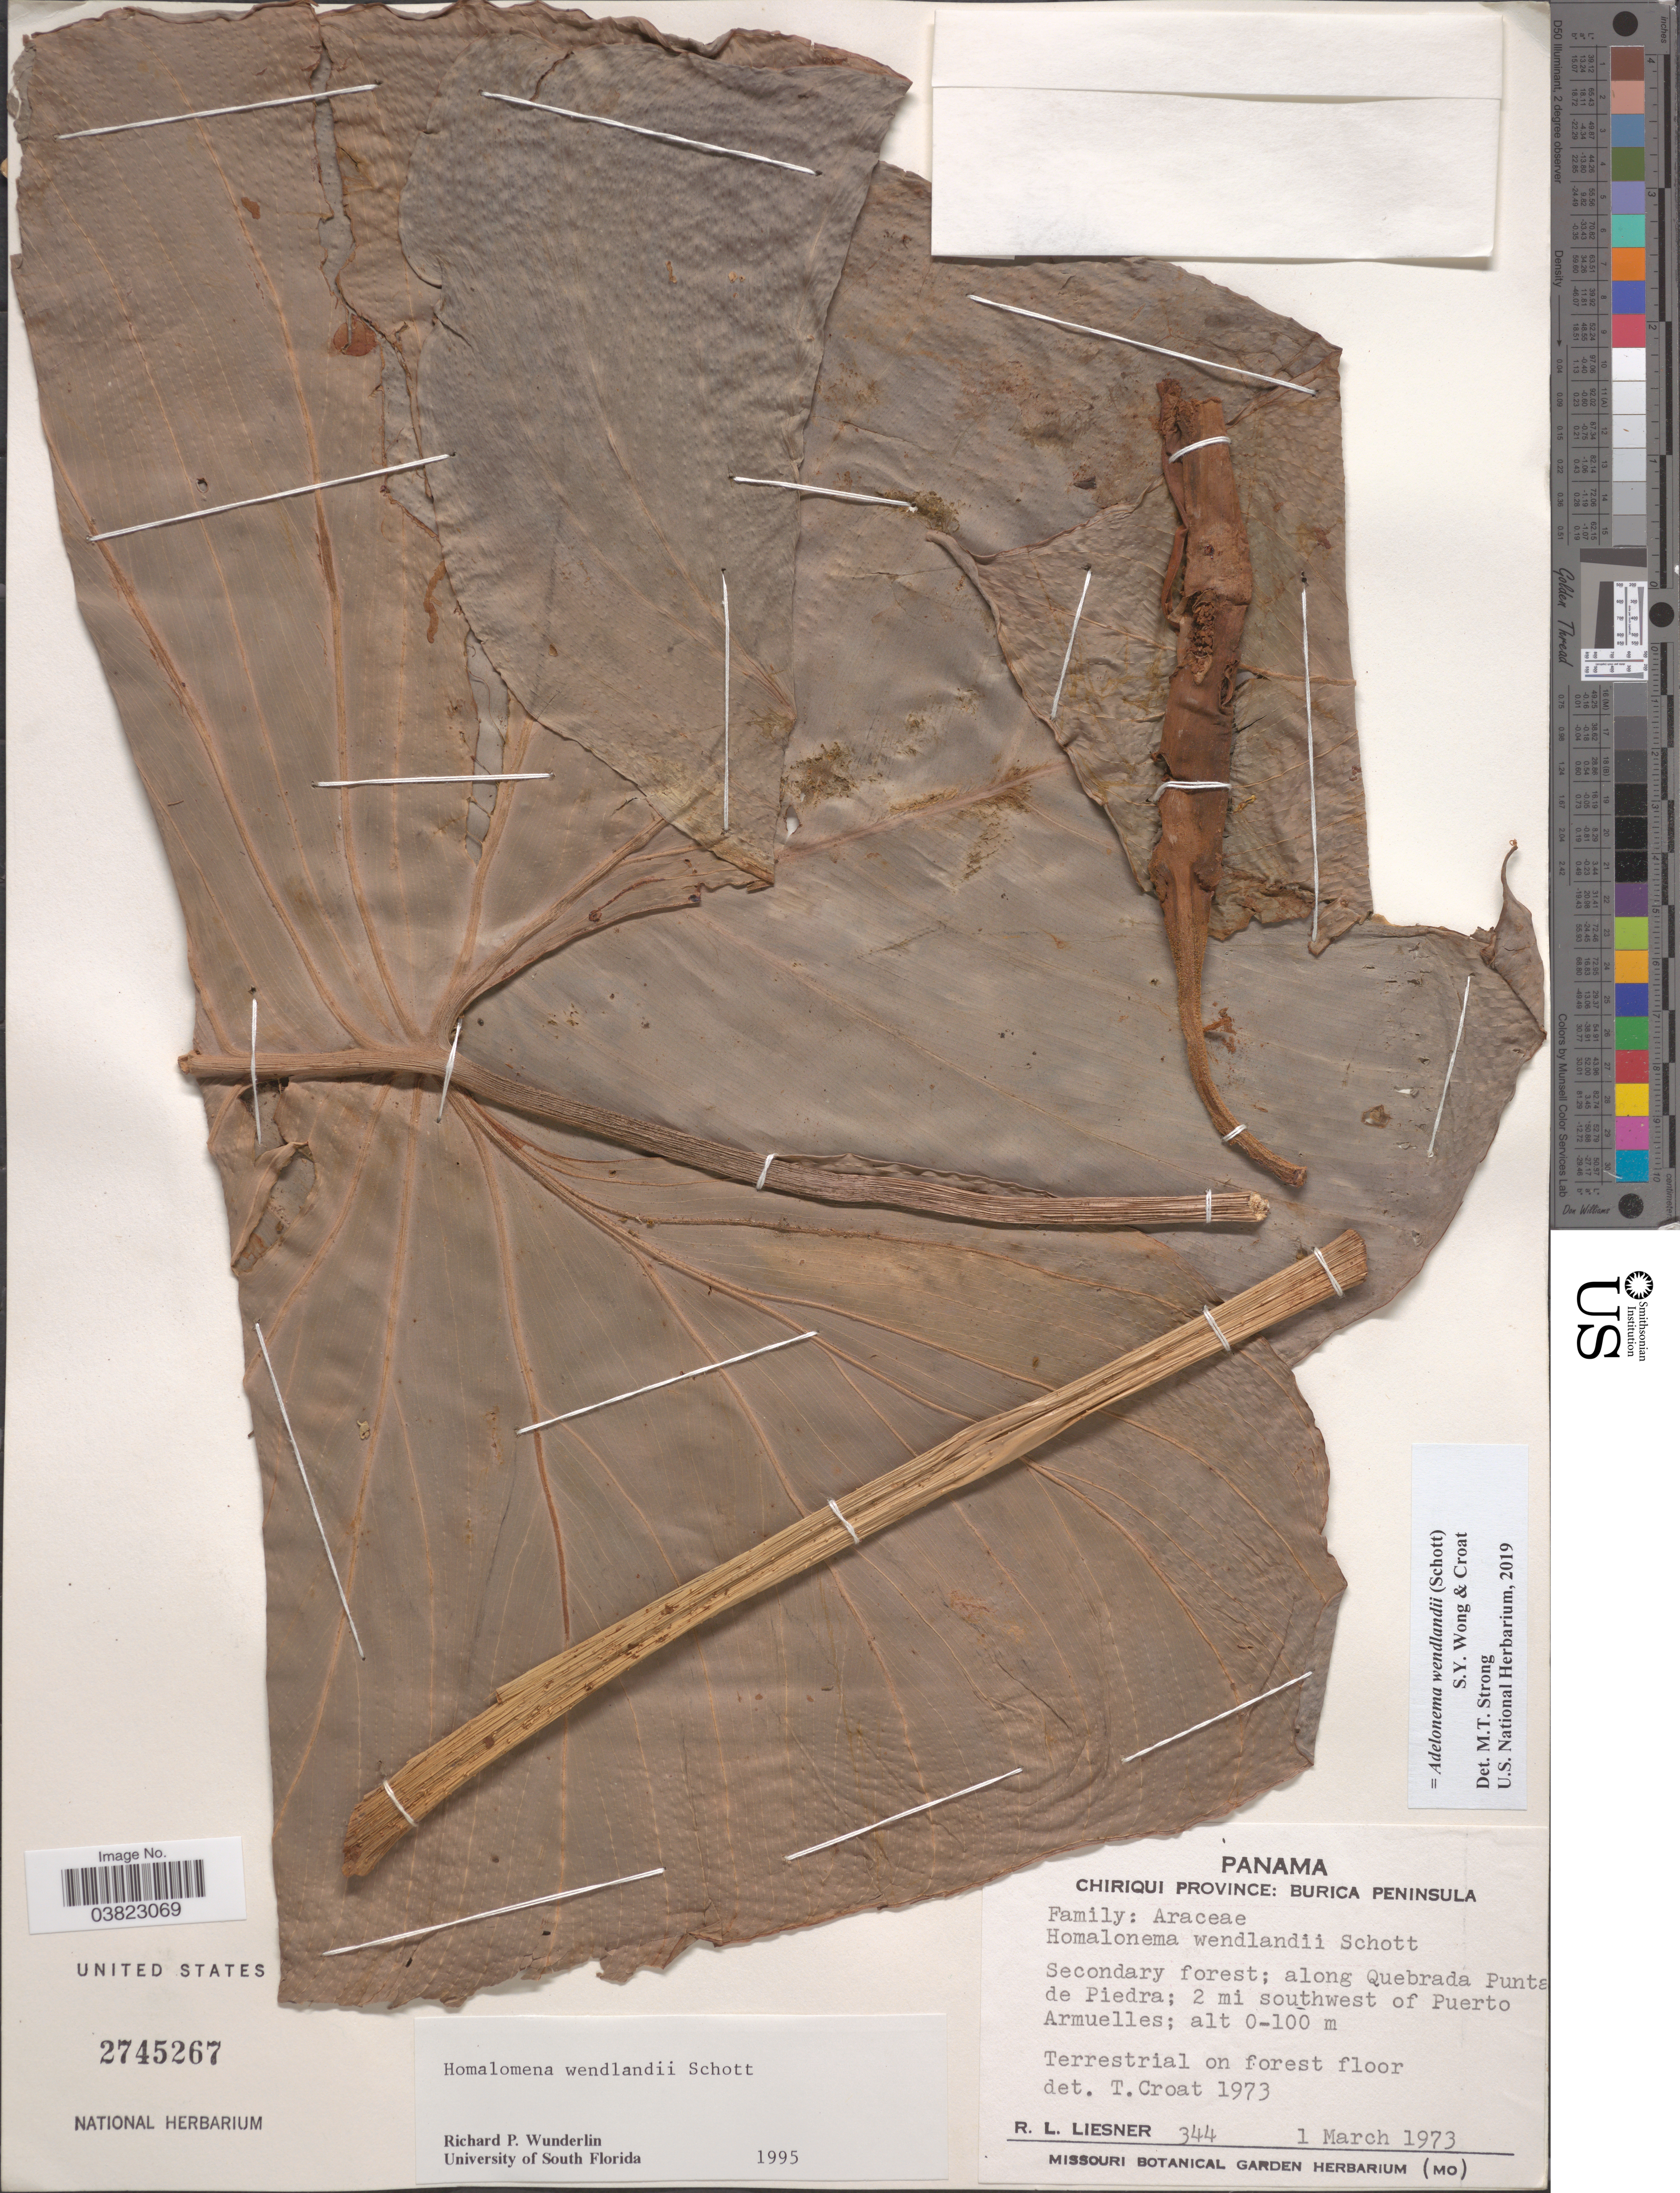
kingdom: Plantae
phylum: Tracheophyta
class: Liliopsida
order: Alismatales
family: Araceae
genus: Homalomena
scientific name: Homalomena wendlandii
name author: Schott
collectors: R. L. Liesner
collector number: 344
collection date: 1973-03-01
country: Panama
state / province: Chiriqui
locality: Burica Peninsula. Secondary forest; along Quebrada Punta de Piedra; 2 mi southwest of Puerto Armuelles.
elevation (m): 0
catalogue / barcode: US 2745267